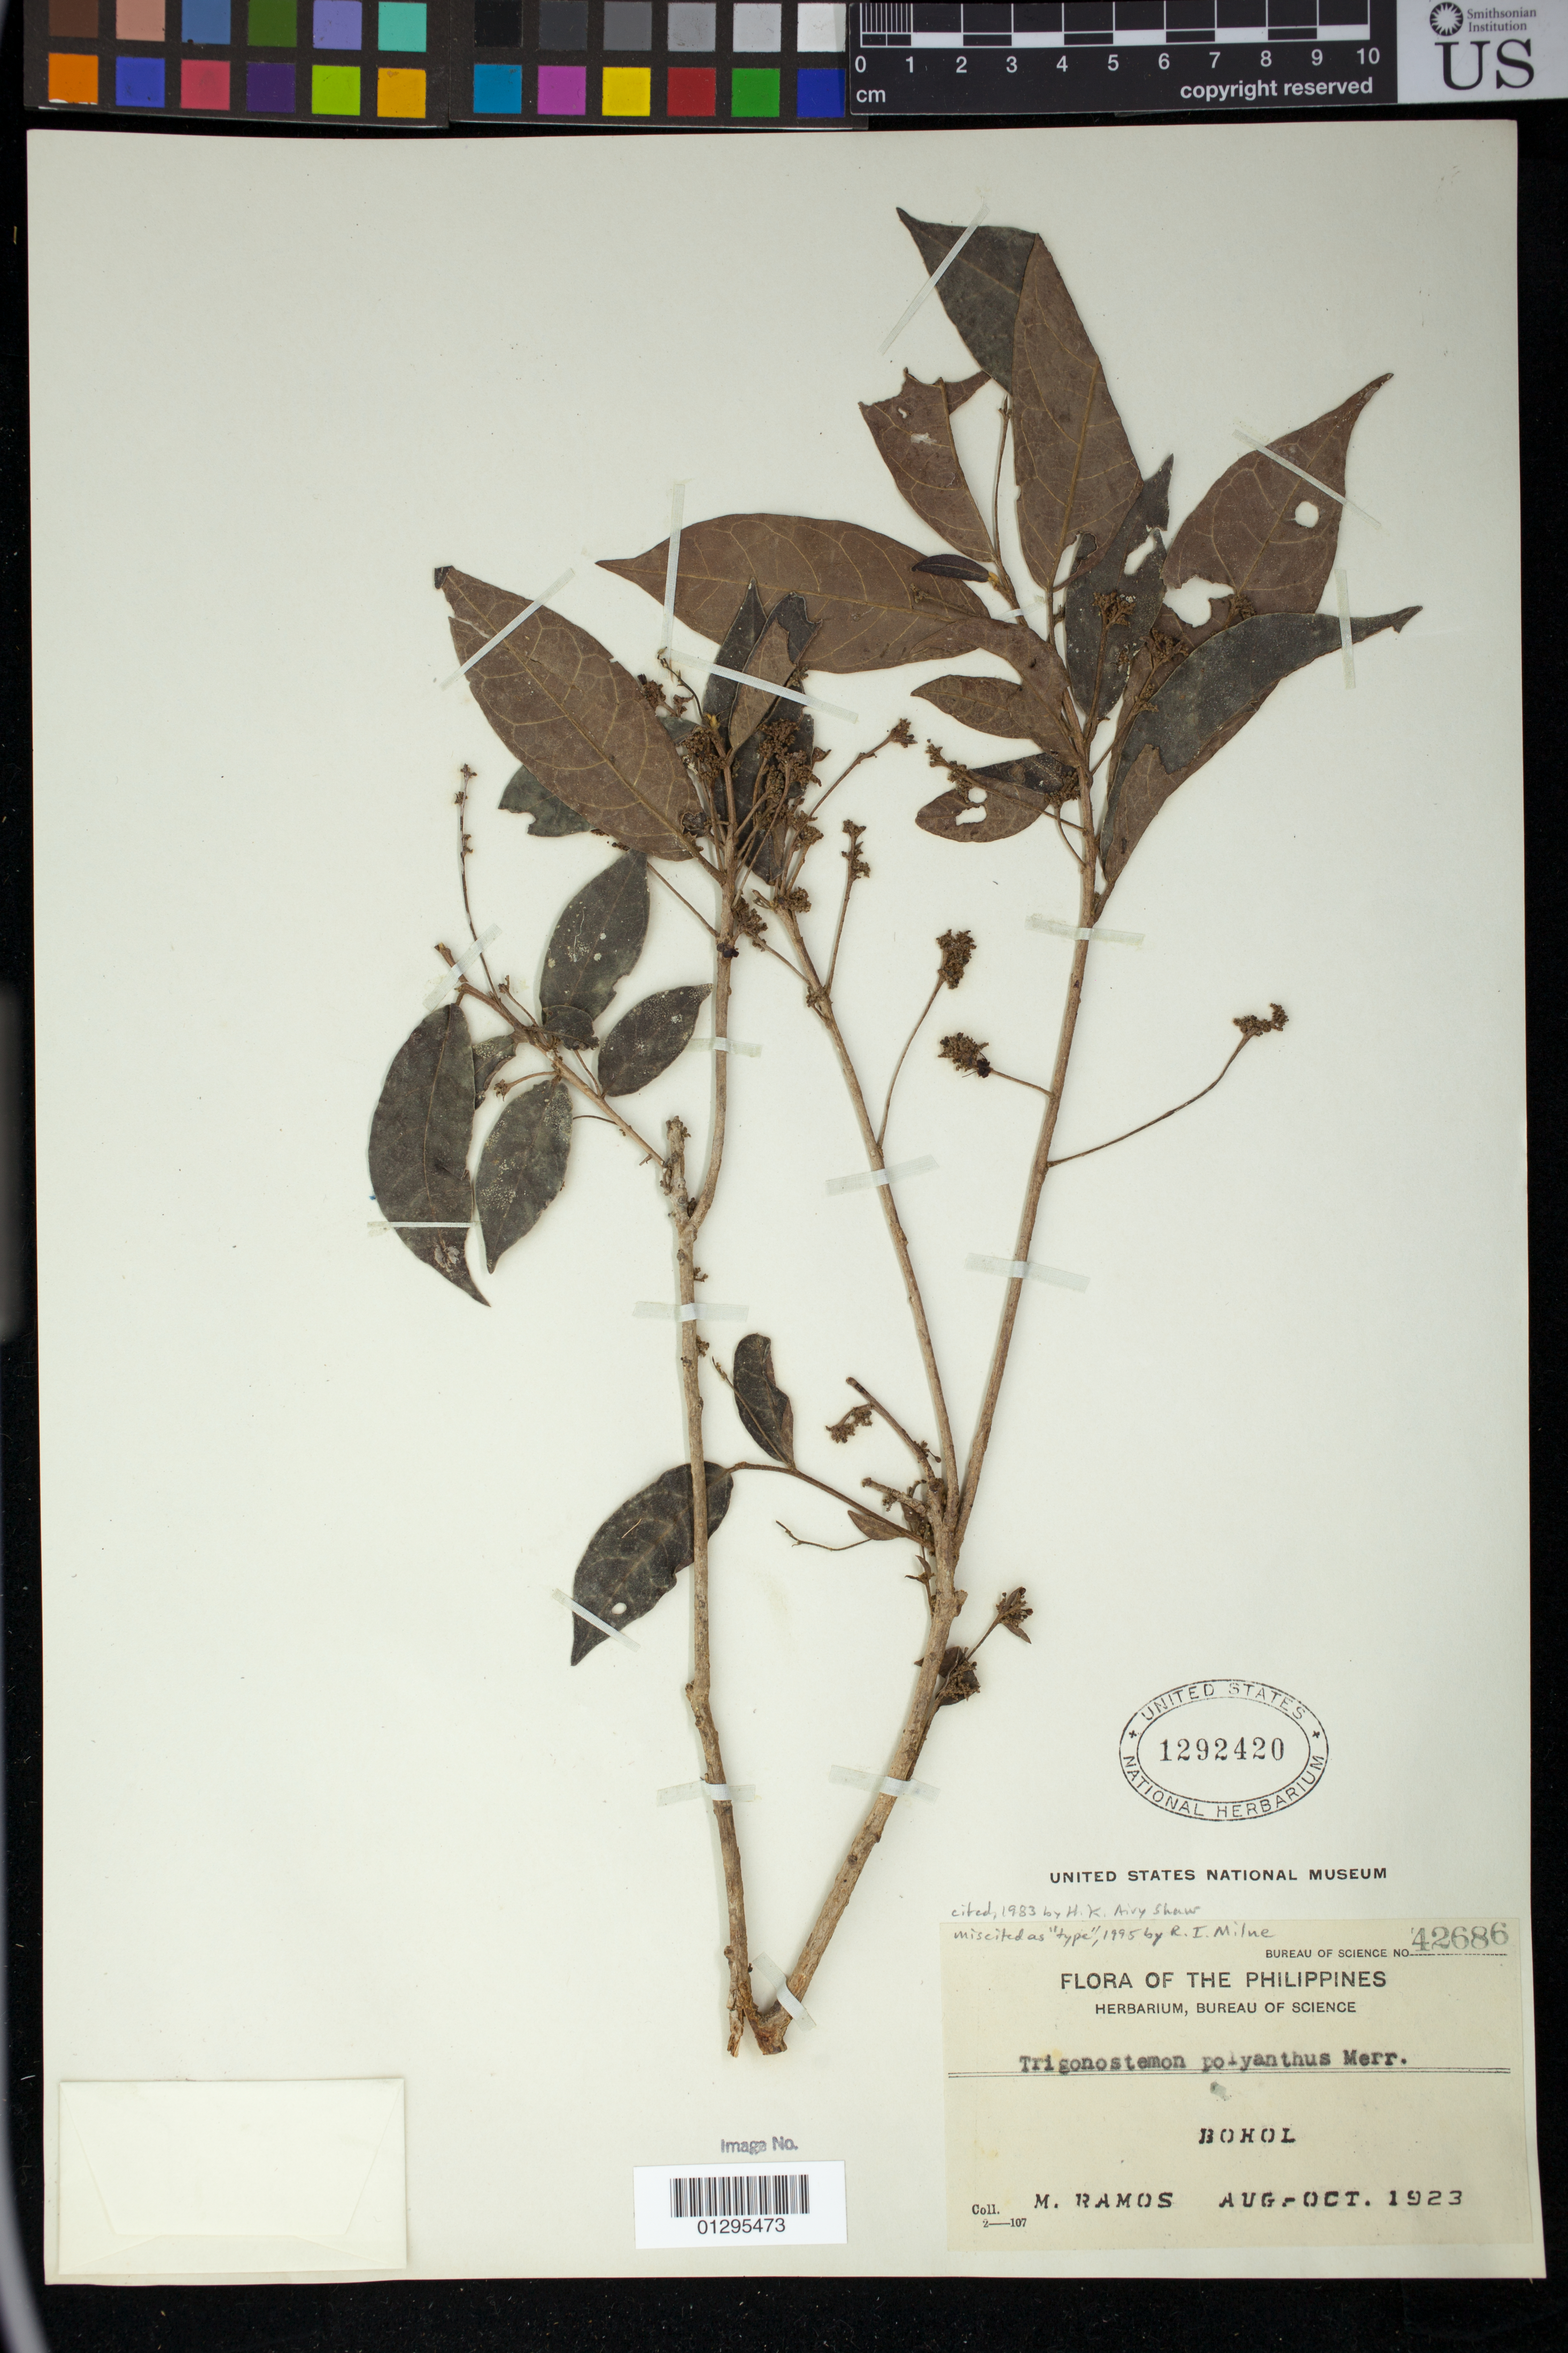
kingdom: Plantae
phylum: Tracheophyta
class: Magnoliopsida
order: Malpighiales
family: Euphorbiaceae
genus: Trigonostemon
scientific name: Trigonostemon polyanthus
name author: Merr.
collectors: M. Ramos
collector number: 42686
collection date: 1923-08-01/1923-10-31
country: Philippines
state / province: Central Visayas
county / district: Bohol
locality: Bohol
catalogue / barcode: US 1292420